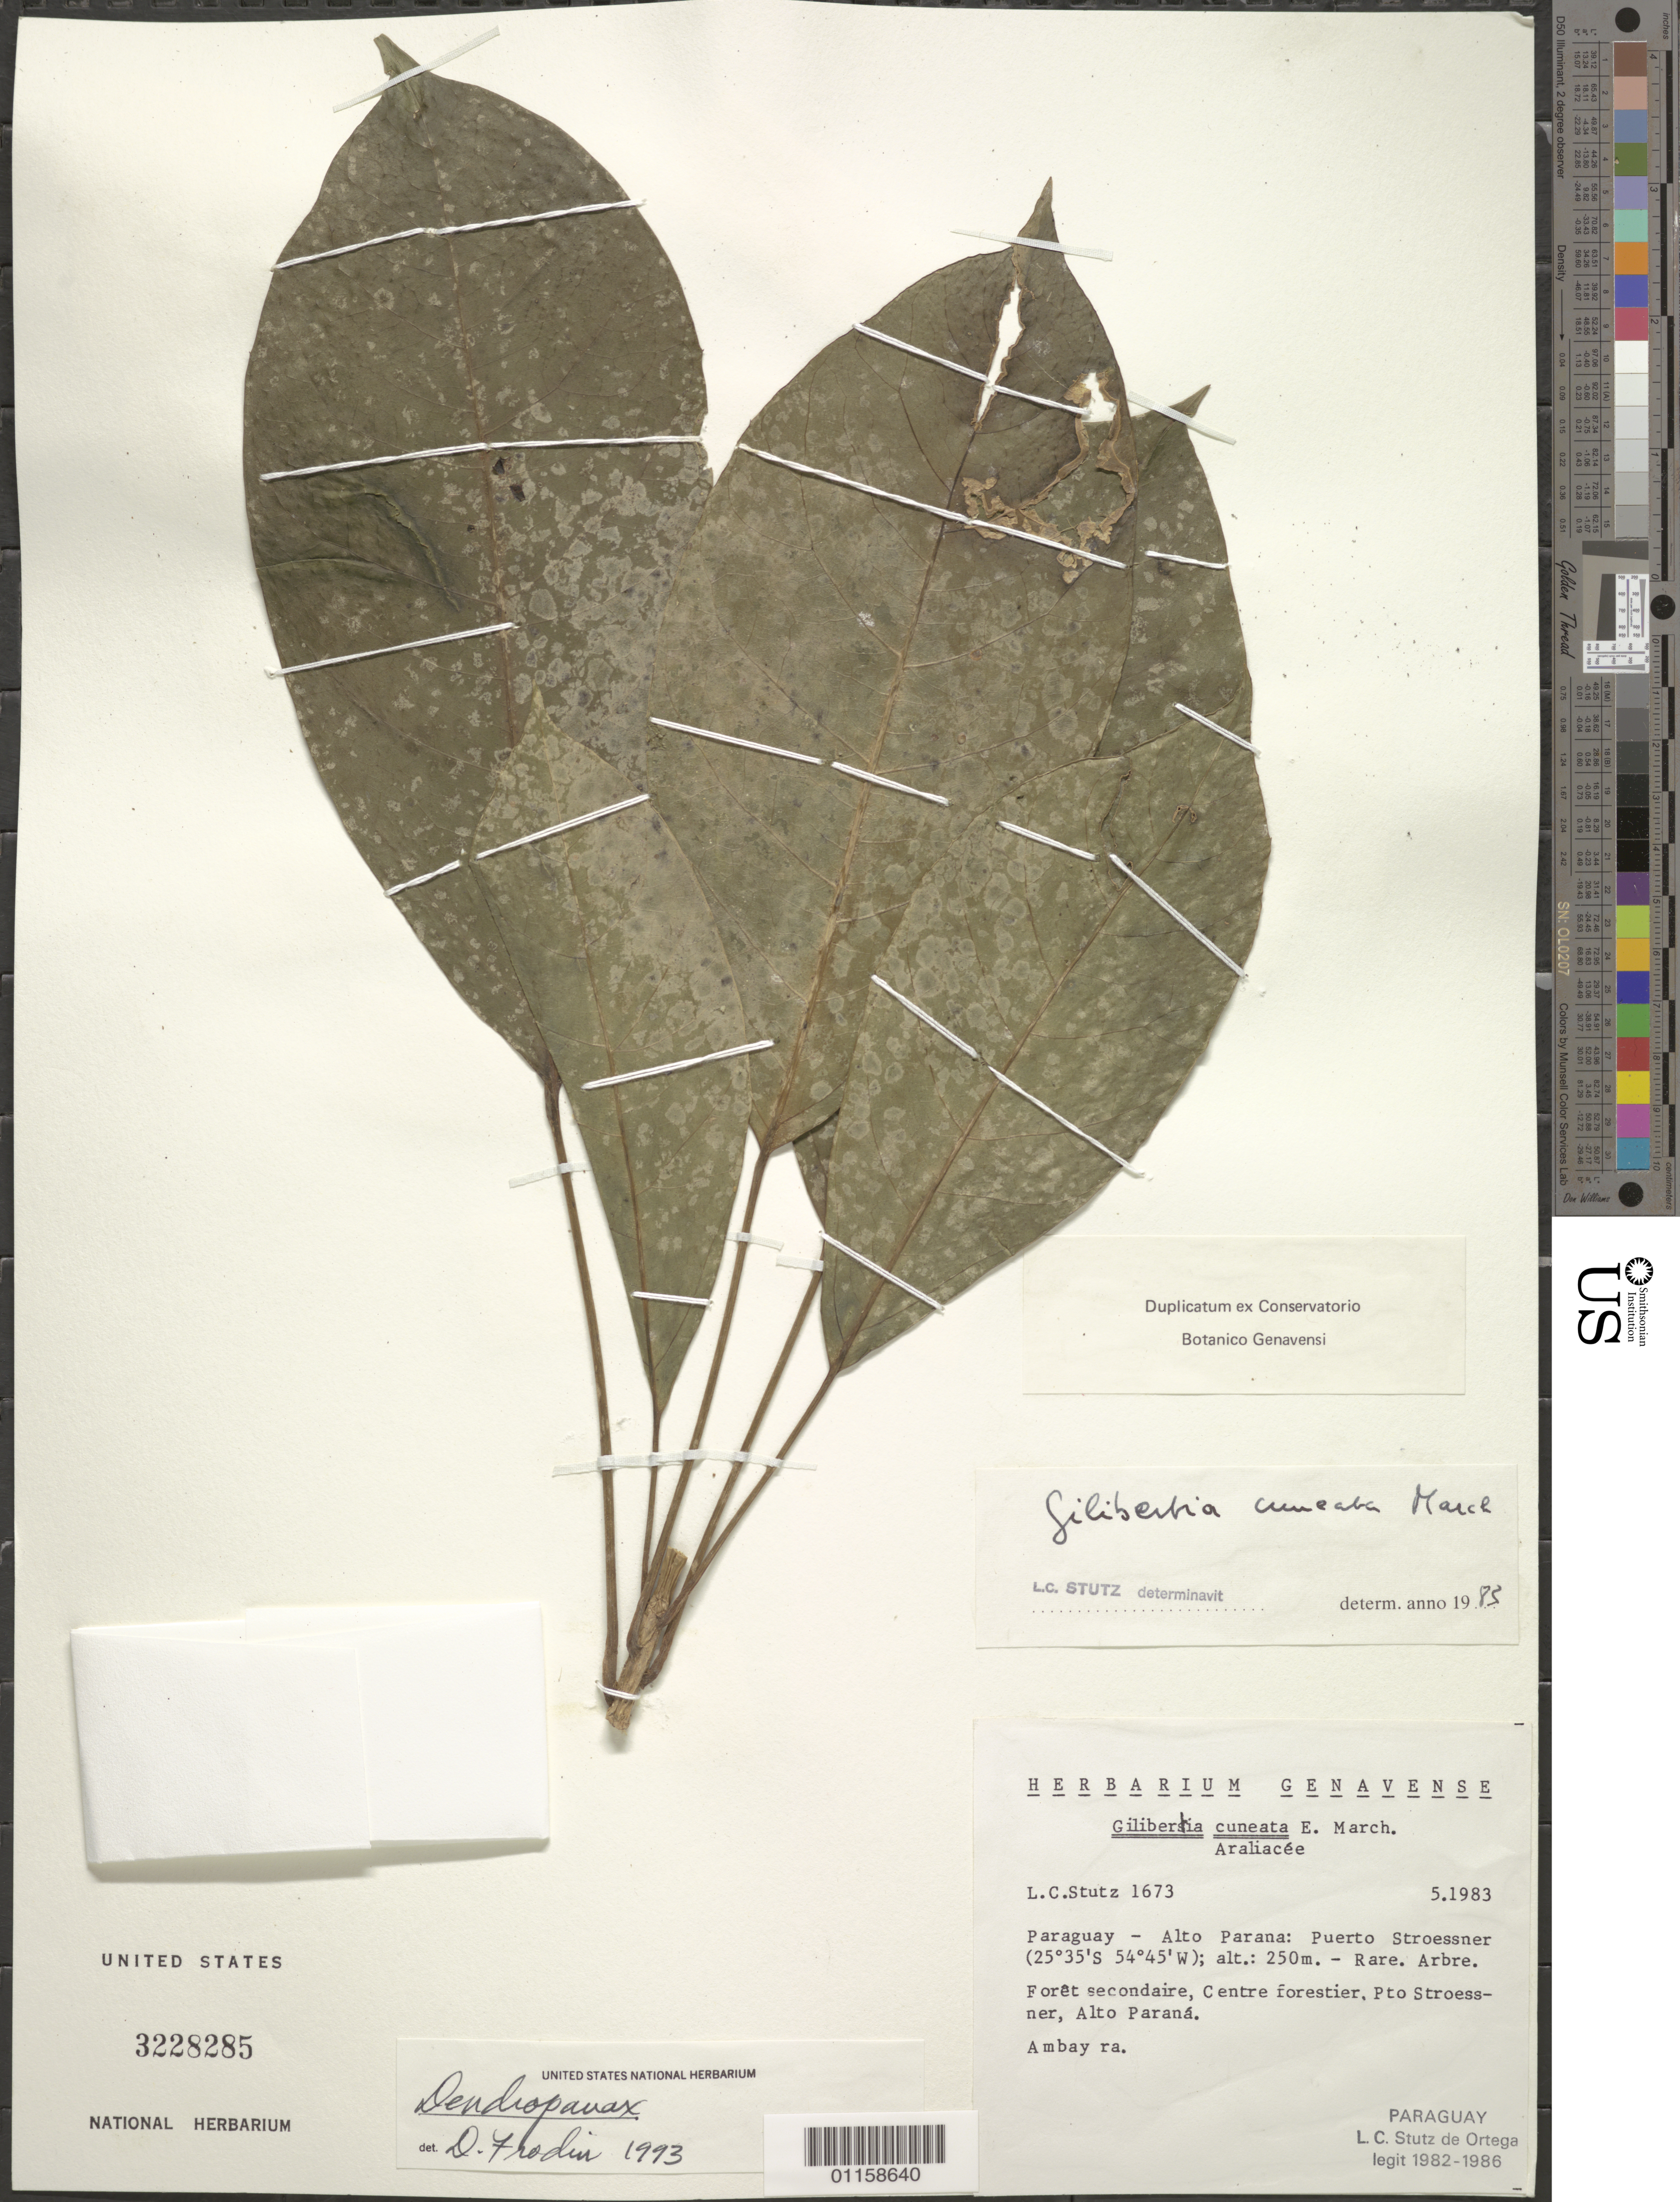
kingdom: Plantae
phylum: Tracheophyta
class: Magnoliopsida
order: Apiales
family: Araliaceae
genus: Dendropanax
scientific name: Dendropanax sp.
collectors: L. C. Stutz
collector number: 1673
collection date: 1983-05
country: Paraguay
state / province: Alto Paraná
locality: Puerto Stroessner.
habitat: Secondary forest. Rare.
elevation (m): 250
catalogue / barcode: US 3228285